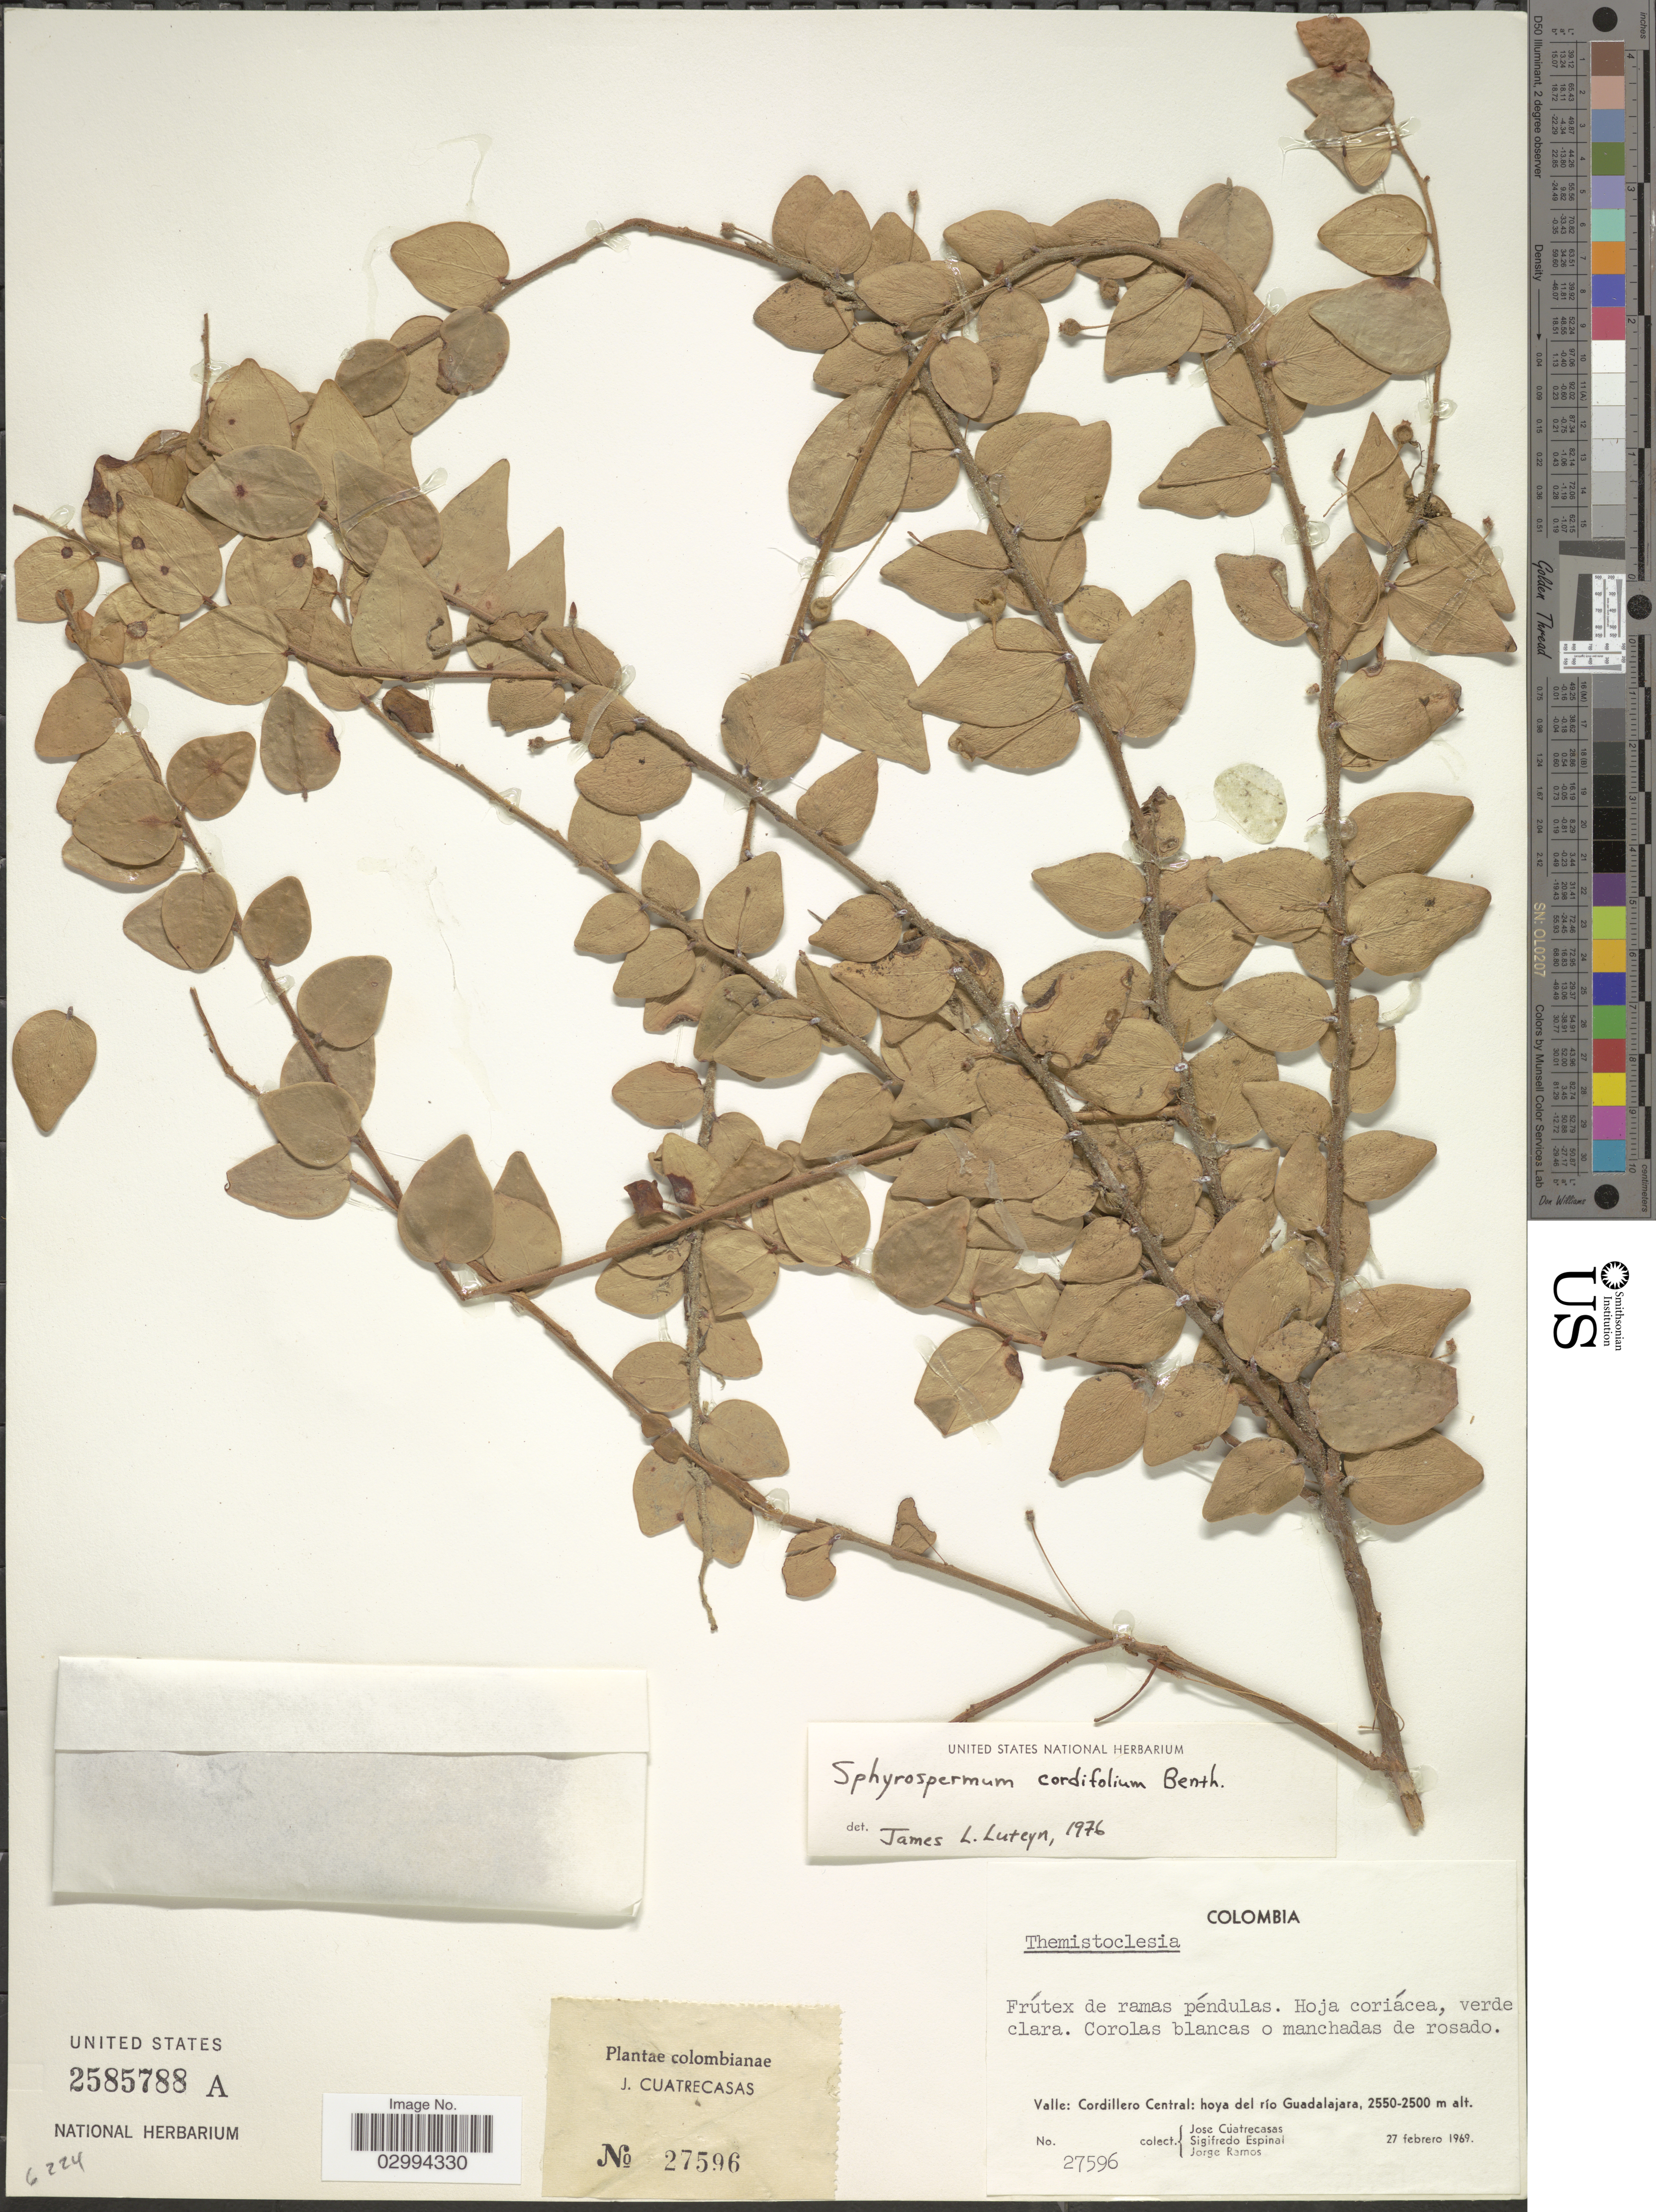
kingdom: Plantae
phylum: Tracheophyta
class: Magnoliopsida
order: Ericales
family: Ericaceae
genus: Sphyrospermum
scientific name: Sphyrospermum cordifolium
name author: Benth.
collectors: J. Cuatrecasas, S. Espinal & J. Ramos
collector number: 27596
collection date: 1969-02-27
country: Colombia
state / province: Valle del Cauca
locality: Valle: Cordillero Central: hoya del río Guadalajara.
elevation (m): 2500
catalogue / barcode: US 2585788A